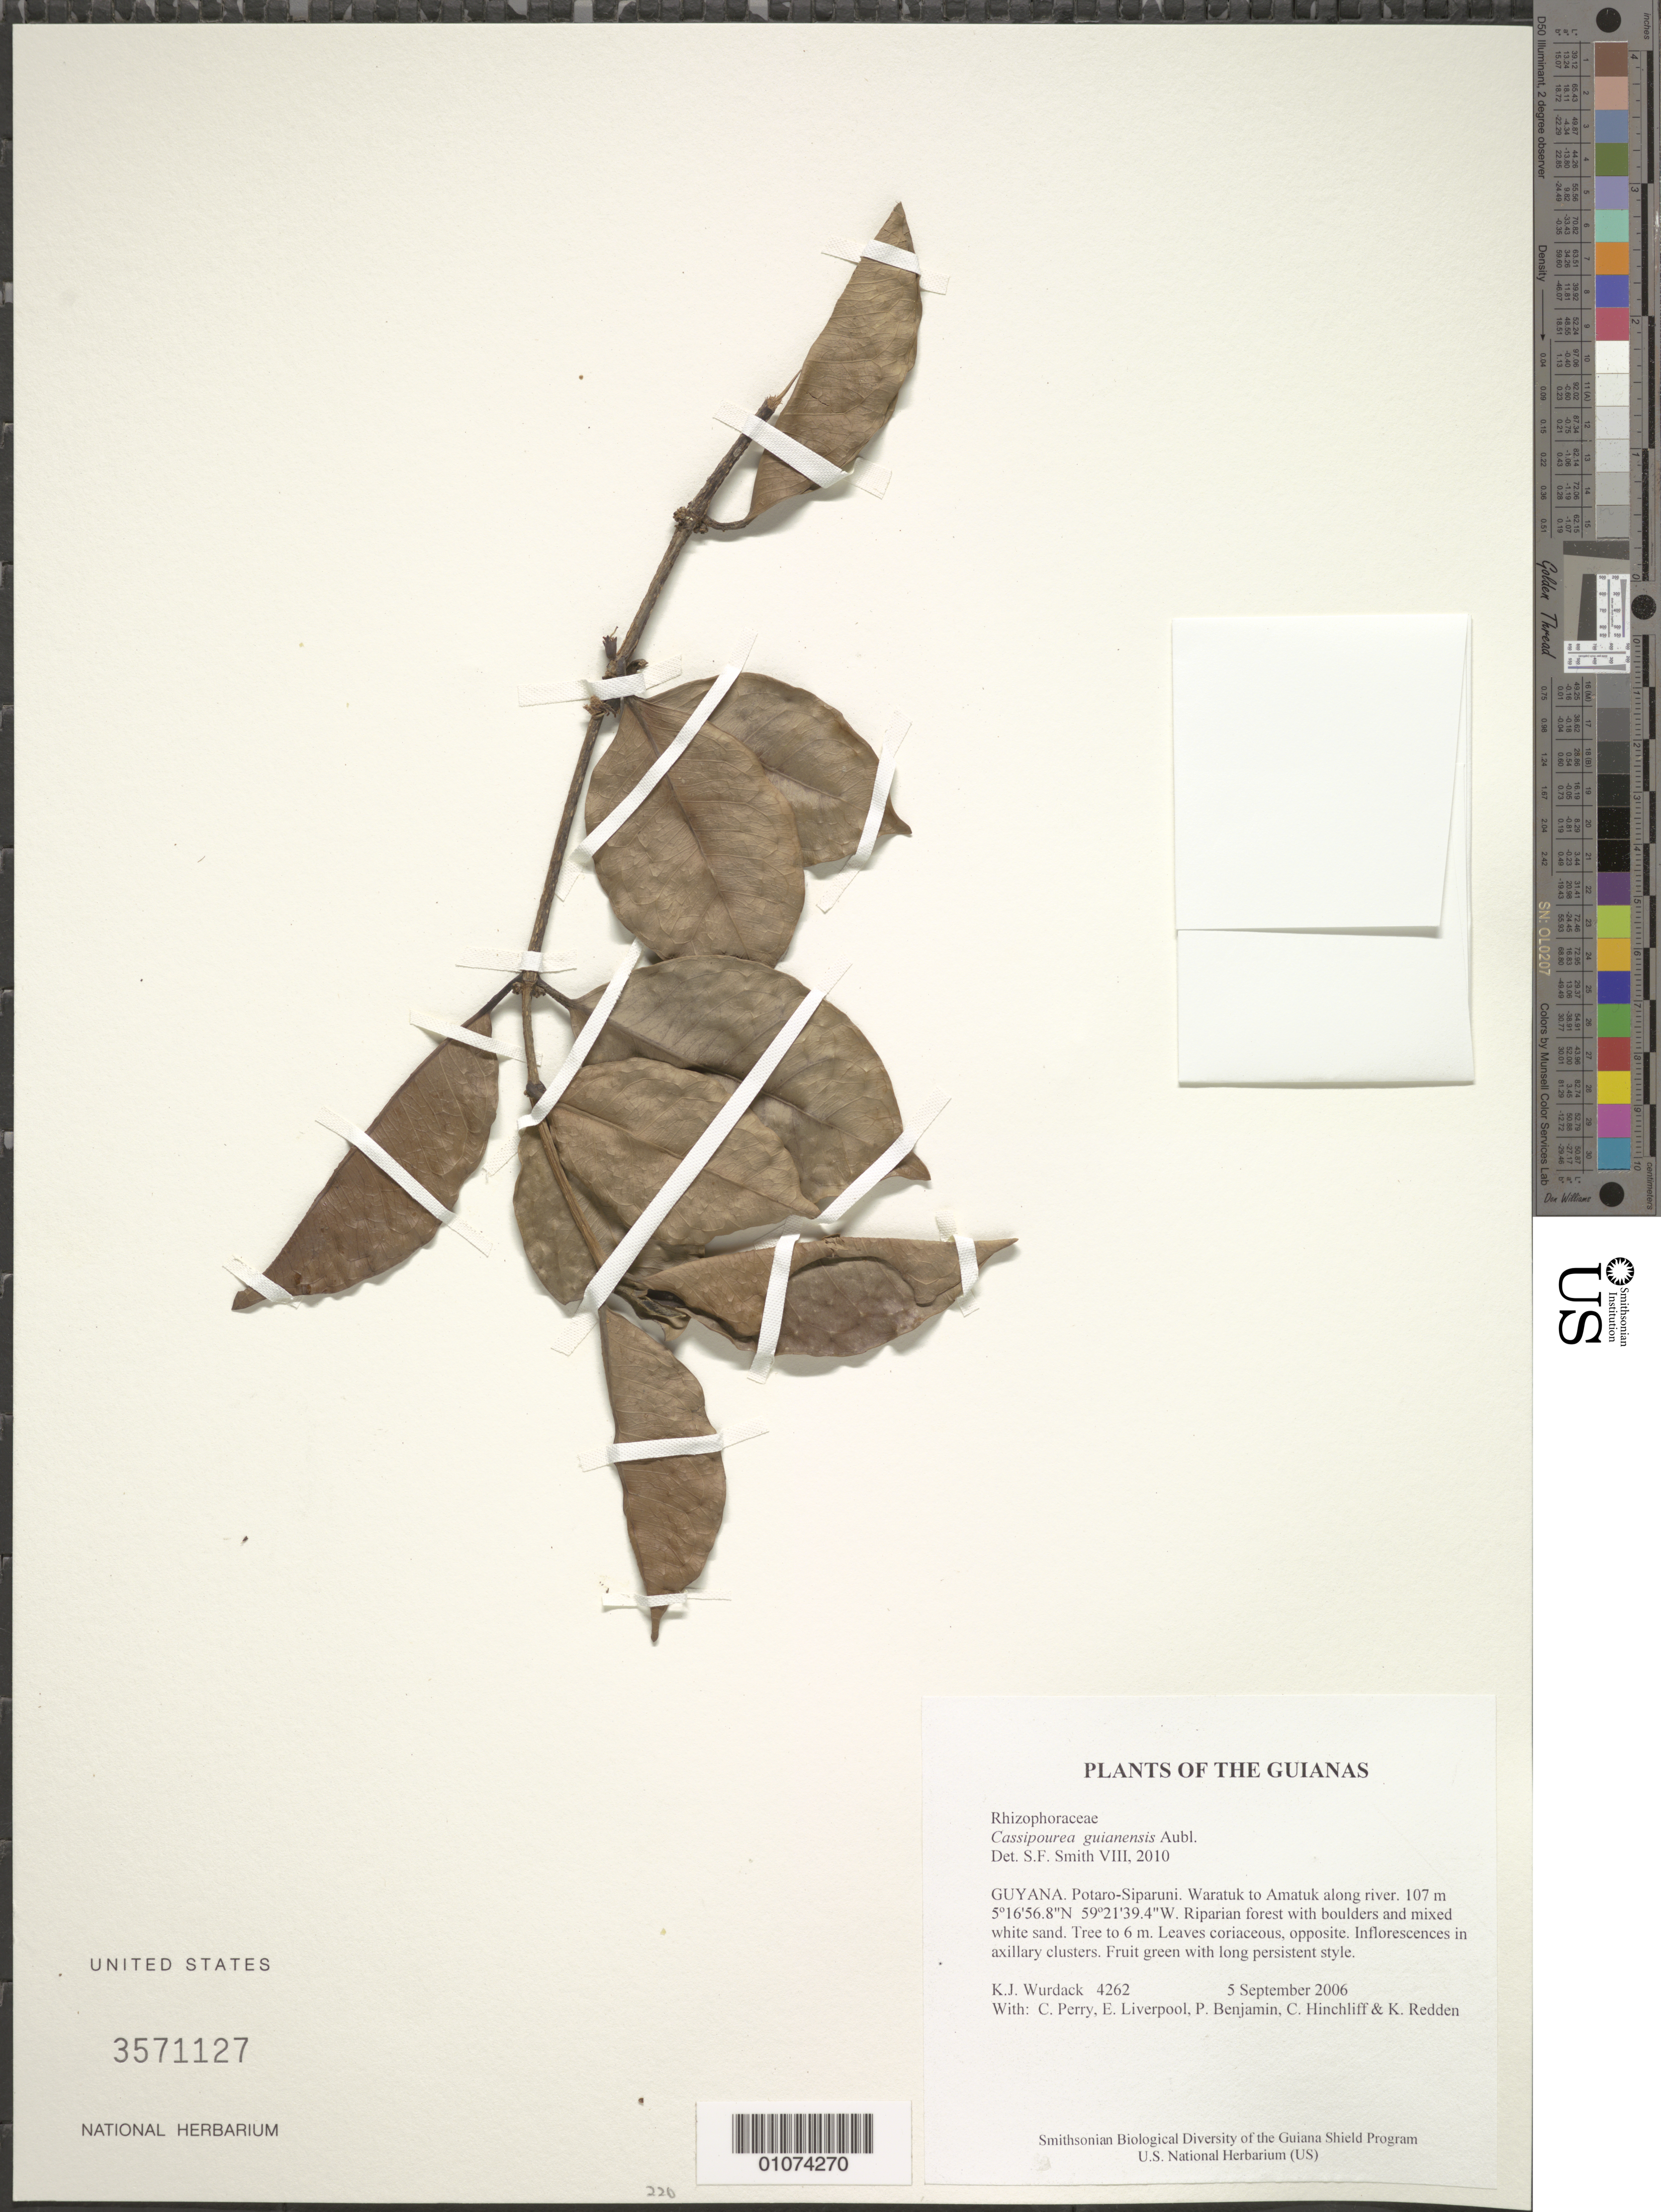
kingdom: Plantae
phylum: Tracheophyta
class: Magnoliopsida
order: Malpighiales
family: Rhizophoraceae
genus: Cassipourea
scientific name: Cassipourea guianensis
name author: Aubl.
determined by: Smith, Stephen F., (US), NMNH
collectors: K. Wurdack, C. Perry, E. Liverpool, P. Benjamin, C. E. Hinchliff & K. M. Redden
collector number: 4262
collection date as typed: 5 September 2006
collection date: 2006-09-05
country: Guyana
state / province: Potaro-Siparuni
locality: Waratuk to Amatuk along river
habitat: Riparian forest with boulders and mixed white sand.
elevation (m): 107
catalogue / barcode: US 3571127